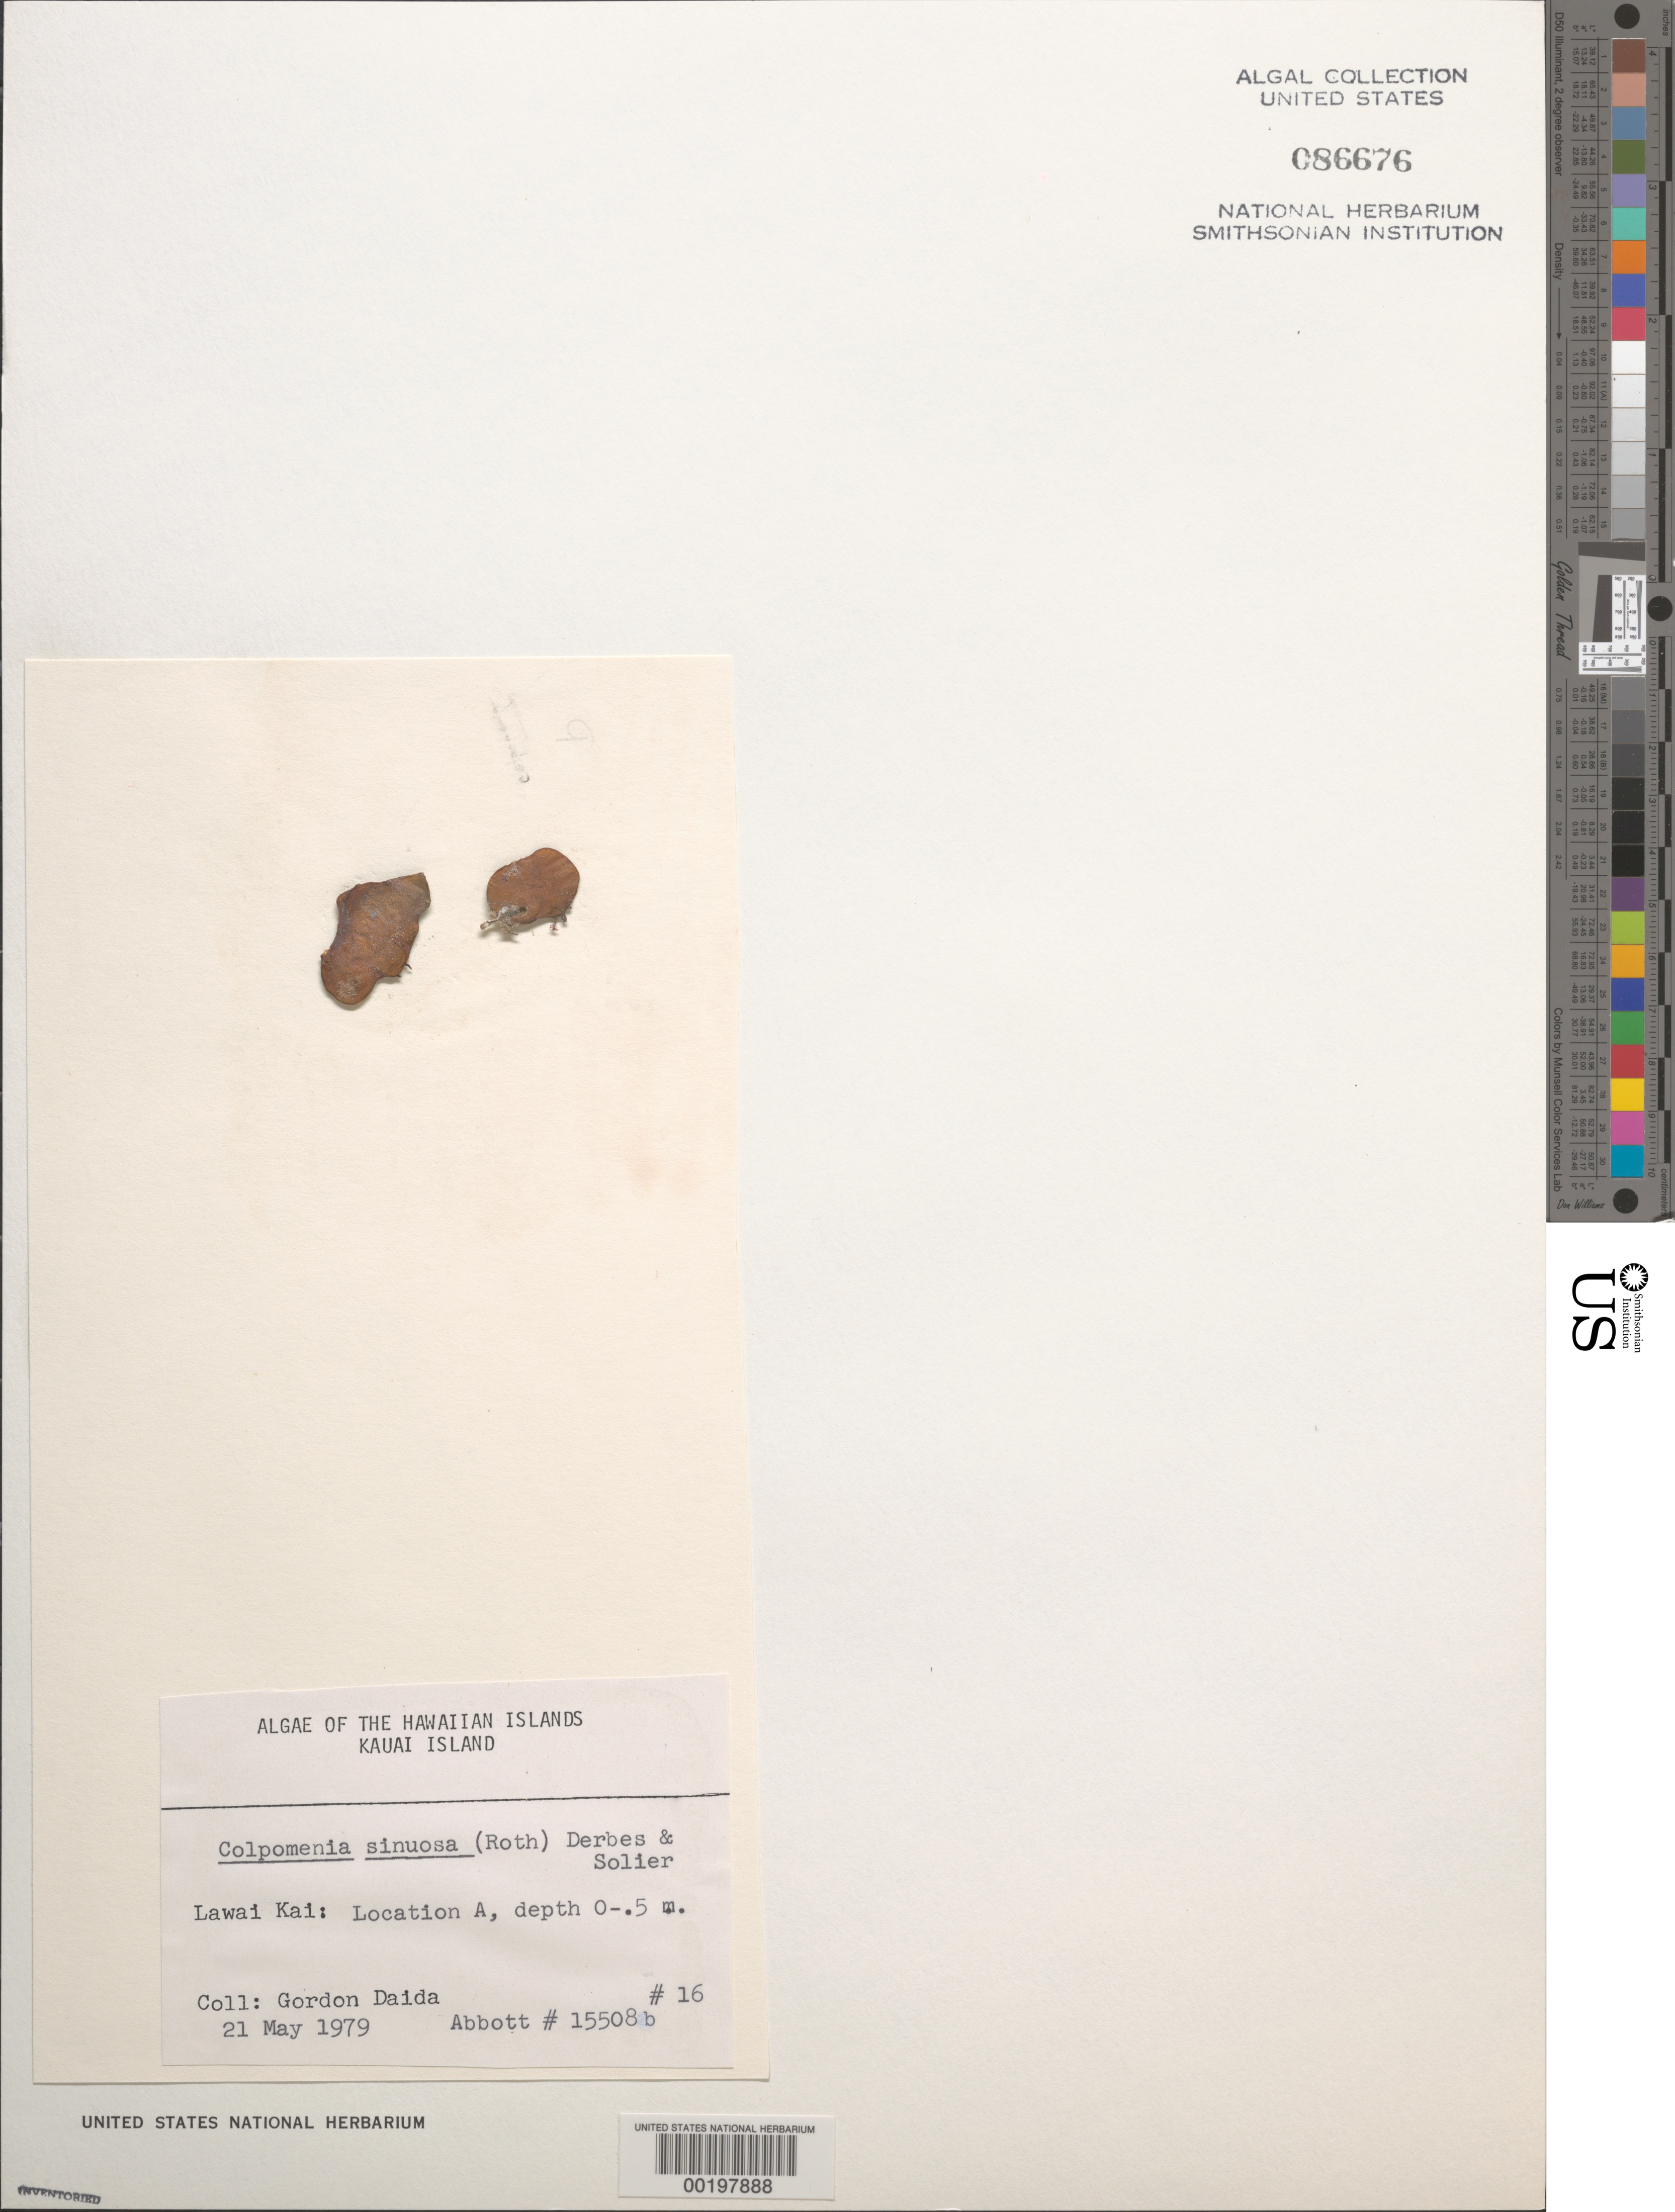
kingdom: Chromista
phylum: Ochrophyta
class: Phaeophyceae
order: Scytosiphonales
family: Scytosiphonaceae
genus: Colpomenia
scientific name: Colpomenia sinuosa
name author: (K. Mert. ex Roth) Derbes & Solier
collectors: G. Daida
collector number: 16 & IAA 15508B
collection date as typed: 21 May 1979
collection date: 1979-05-21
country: United States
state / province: Hawaii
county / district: Kauai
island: Kaua'i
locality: Lawai Kai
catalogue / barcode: US 86676